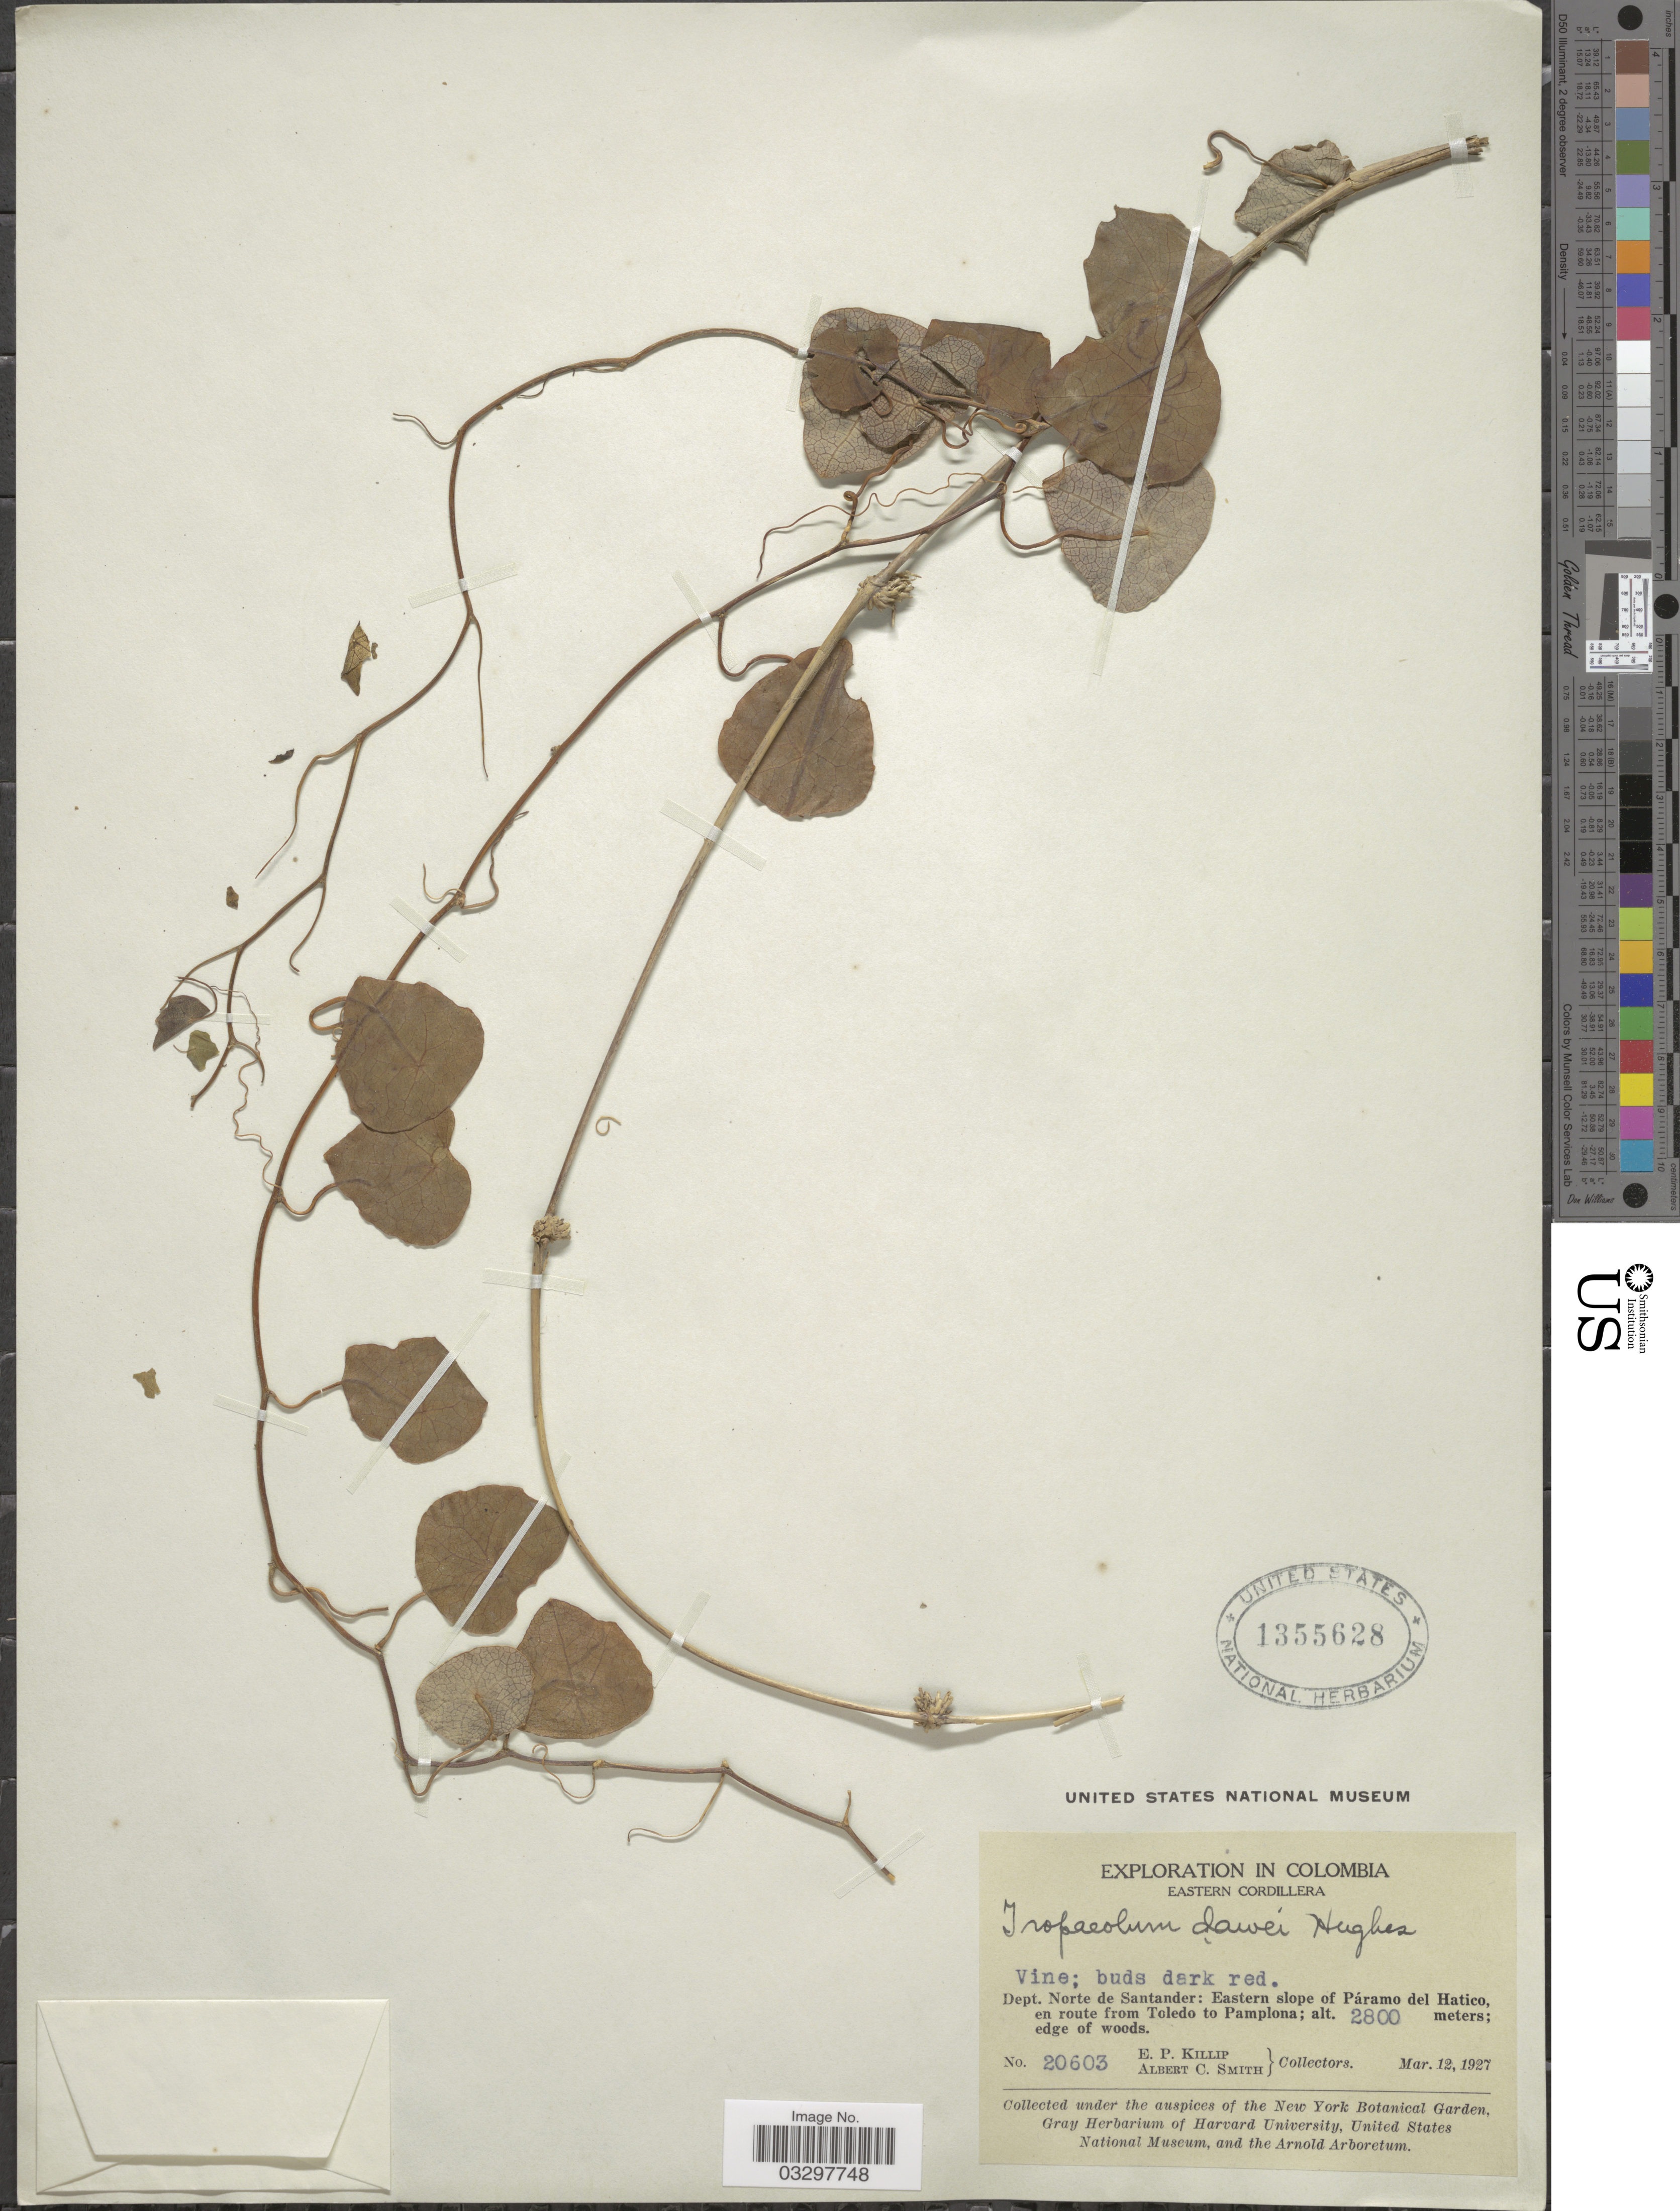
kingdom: Plantae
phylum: Tracheophyta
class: Magnoliopsida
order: Brassicales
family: Tropaeolaceae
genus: Tropaeolum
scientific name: Tropaeolum crenatum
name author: H. Karst.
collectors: E. P. Killip & A. C. Smith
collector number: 20603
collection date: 1927-03-12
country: Colombia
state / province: Norte de Santander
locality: Eastern Cordillera. Dept. Norte de Santander: Eastern slope of Páramo del Hatico, en route from Toledo to Pamplona.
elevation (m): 2800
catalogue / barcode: US 1355628